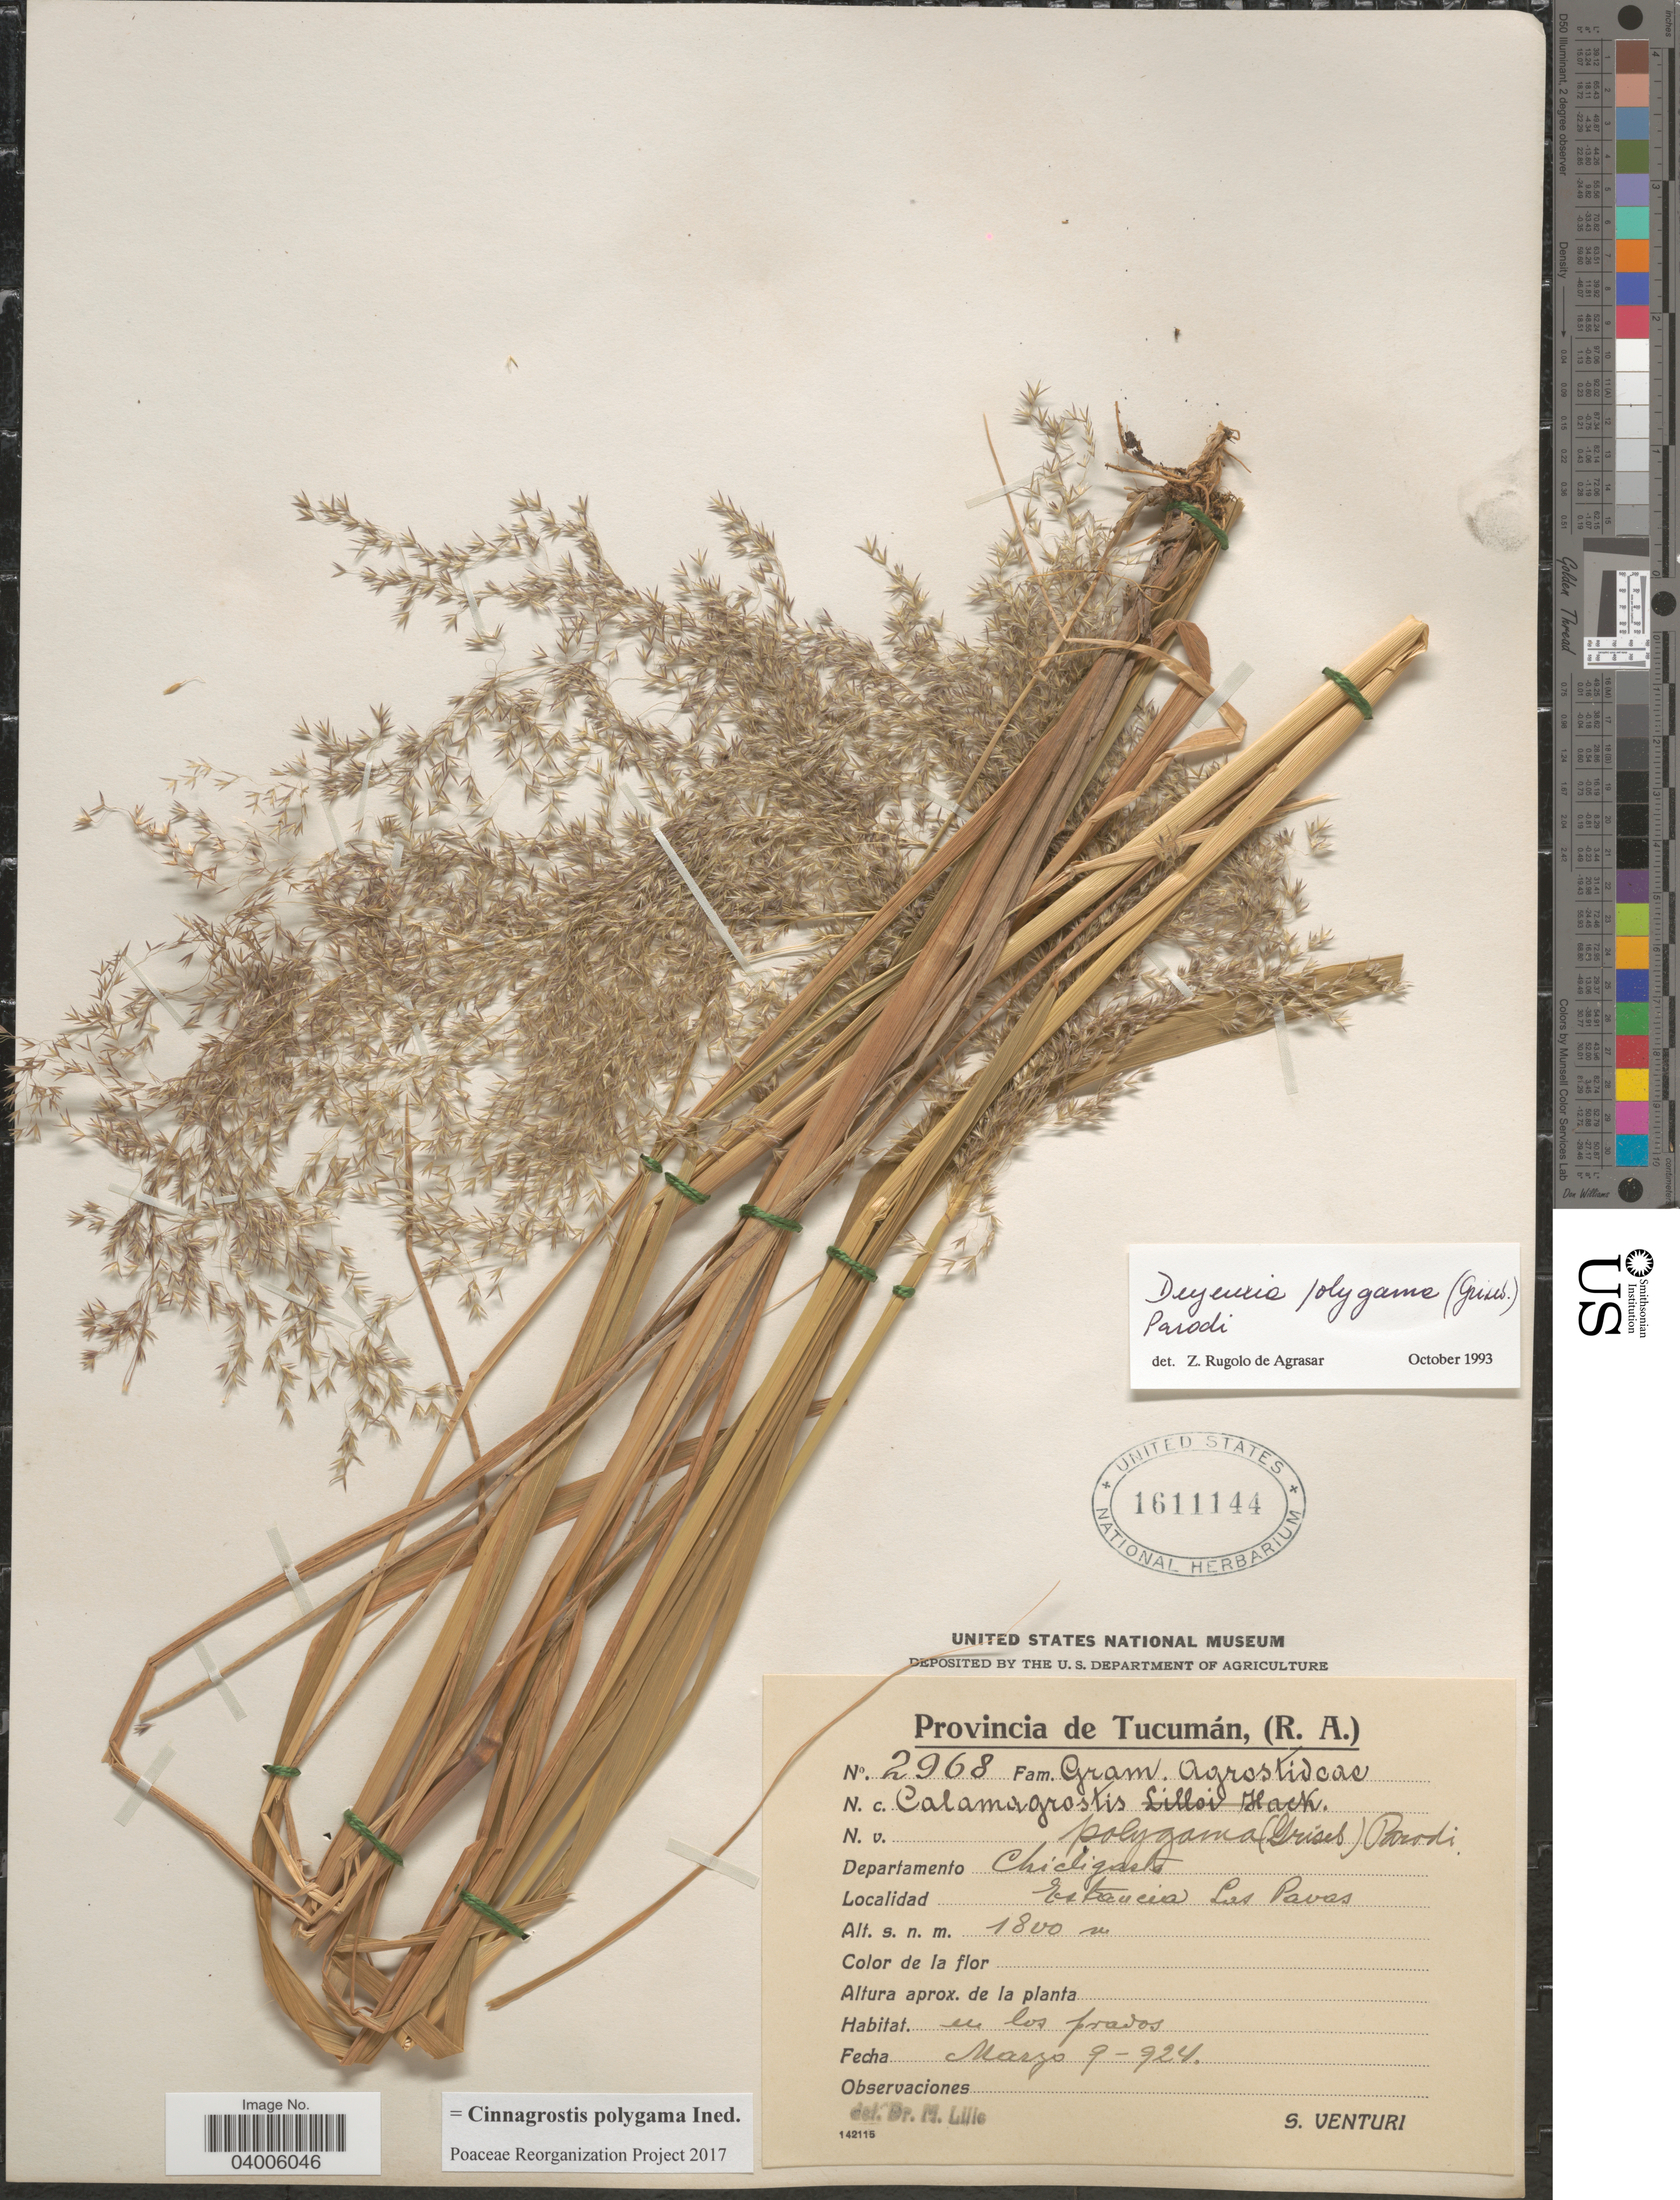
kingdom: Plantae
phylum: Tracheophyta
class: Liliopsida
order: Poales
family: Poaceae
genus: Cinnagrostis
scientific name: Cinnagrostis polygama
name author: Griseb.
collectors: S. Venturi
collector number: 2968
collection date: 1924-03-09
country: Argentina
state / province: Tucuman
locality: Departamento Chicligasta. Estancia Las Pavas.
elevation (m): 1800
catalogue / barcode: US 1611144